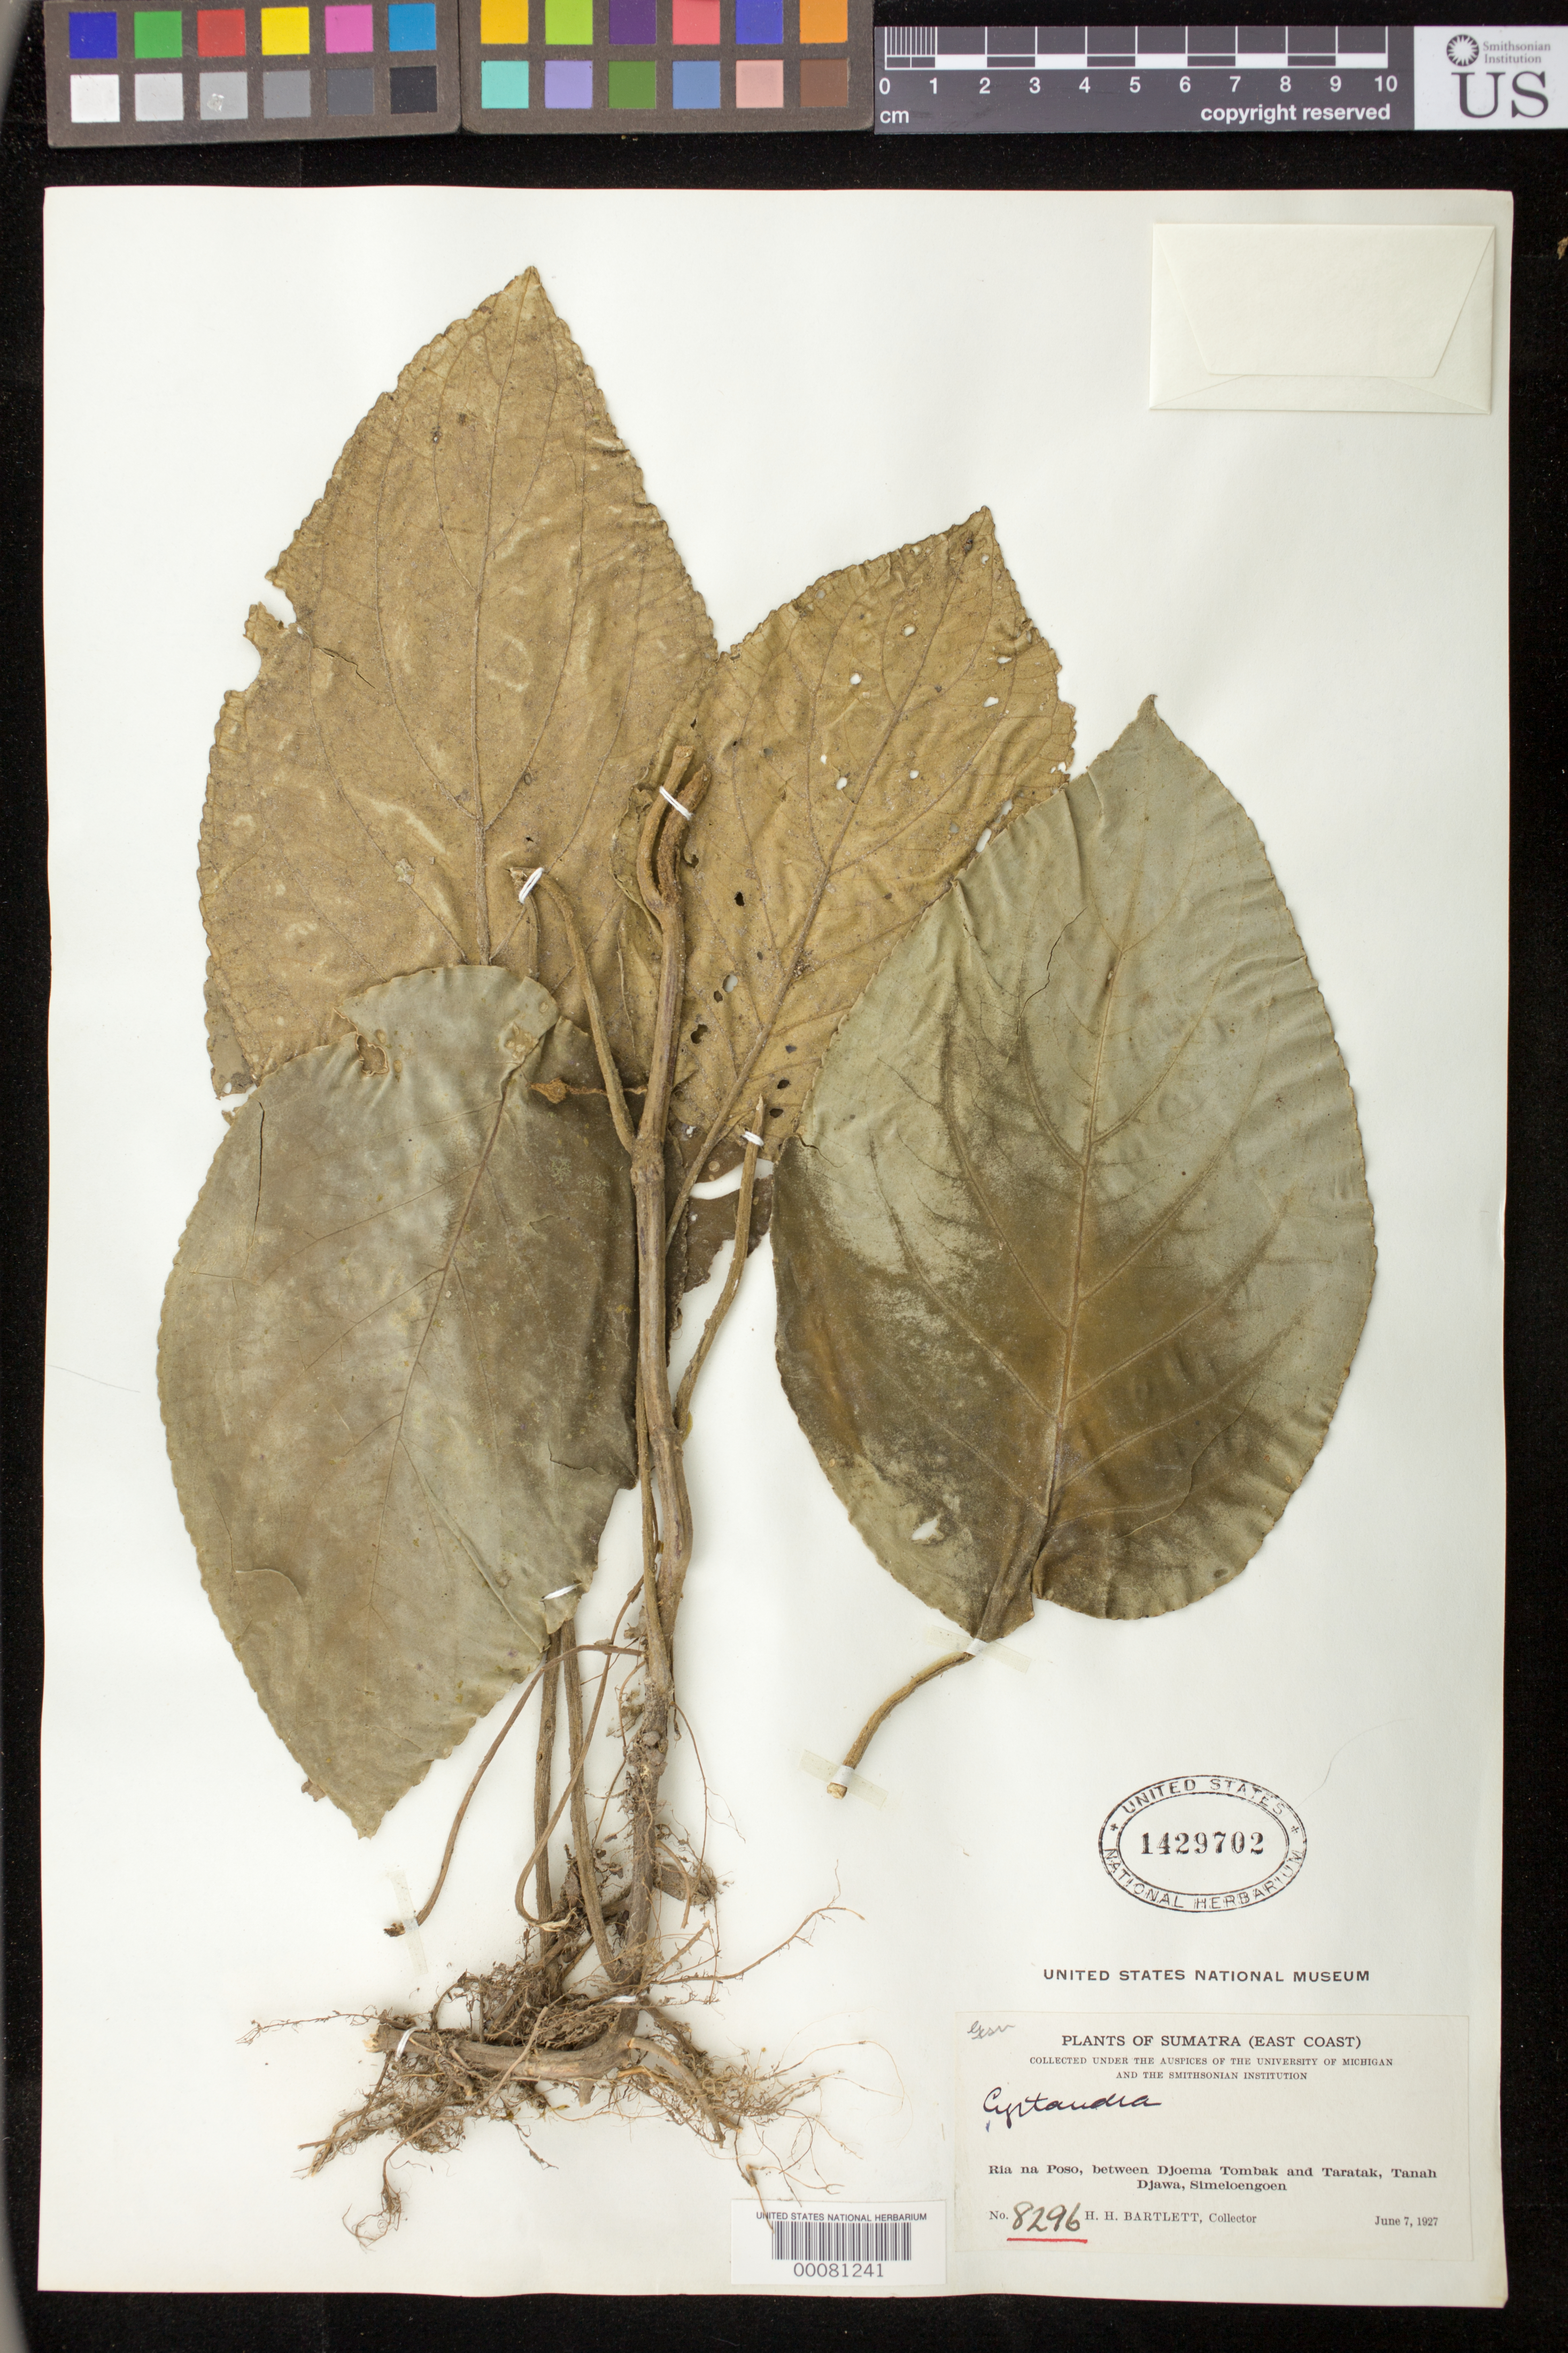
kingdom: Plantae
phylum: Tracheophyta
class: Magnoliopsida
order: Lamiales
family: Gesneriaceae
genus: Cyrtandra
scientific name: Cyrtandra sp.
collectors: H. H. Bartlett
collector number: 8296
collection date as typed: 07 Jun 1927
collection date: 1927-06-07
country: Indonesia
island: Sumatra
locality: East coast, ria na poso, between djoema tombak and taratak, tanah djawa, simeloengoen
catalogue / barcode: US 1429702